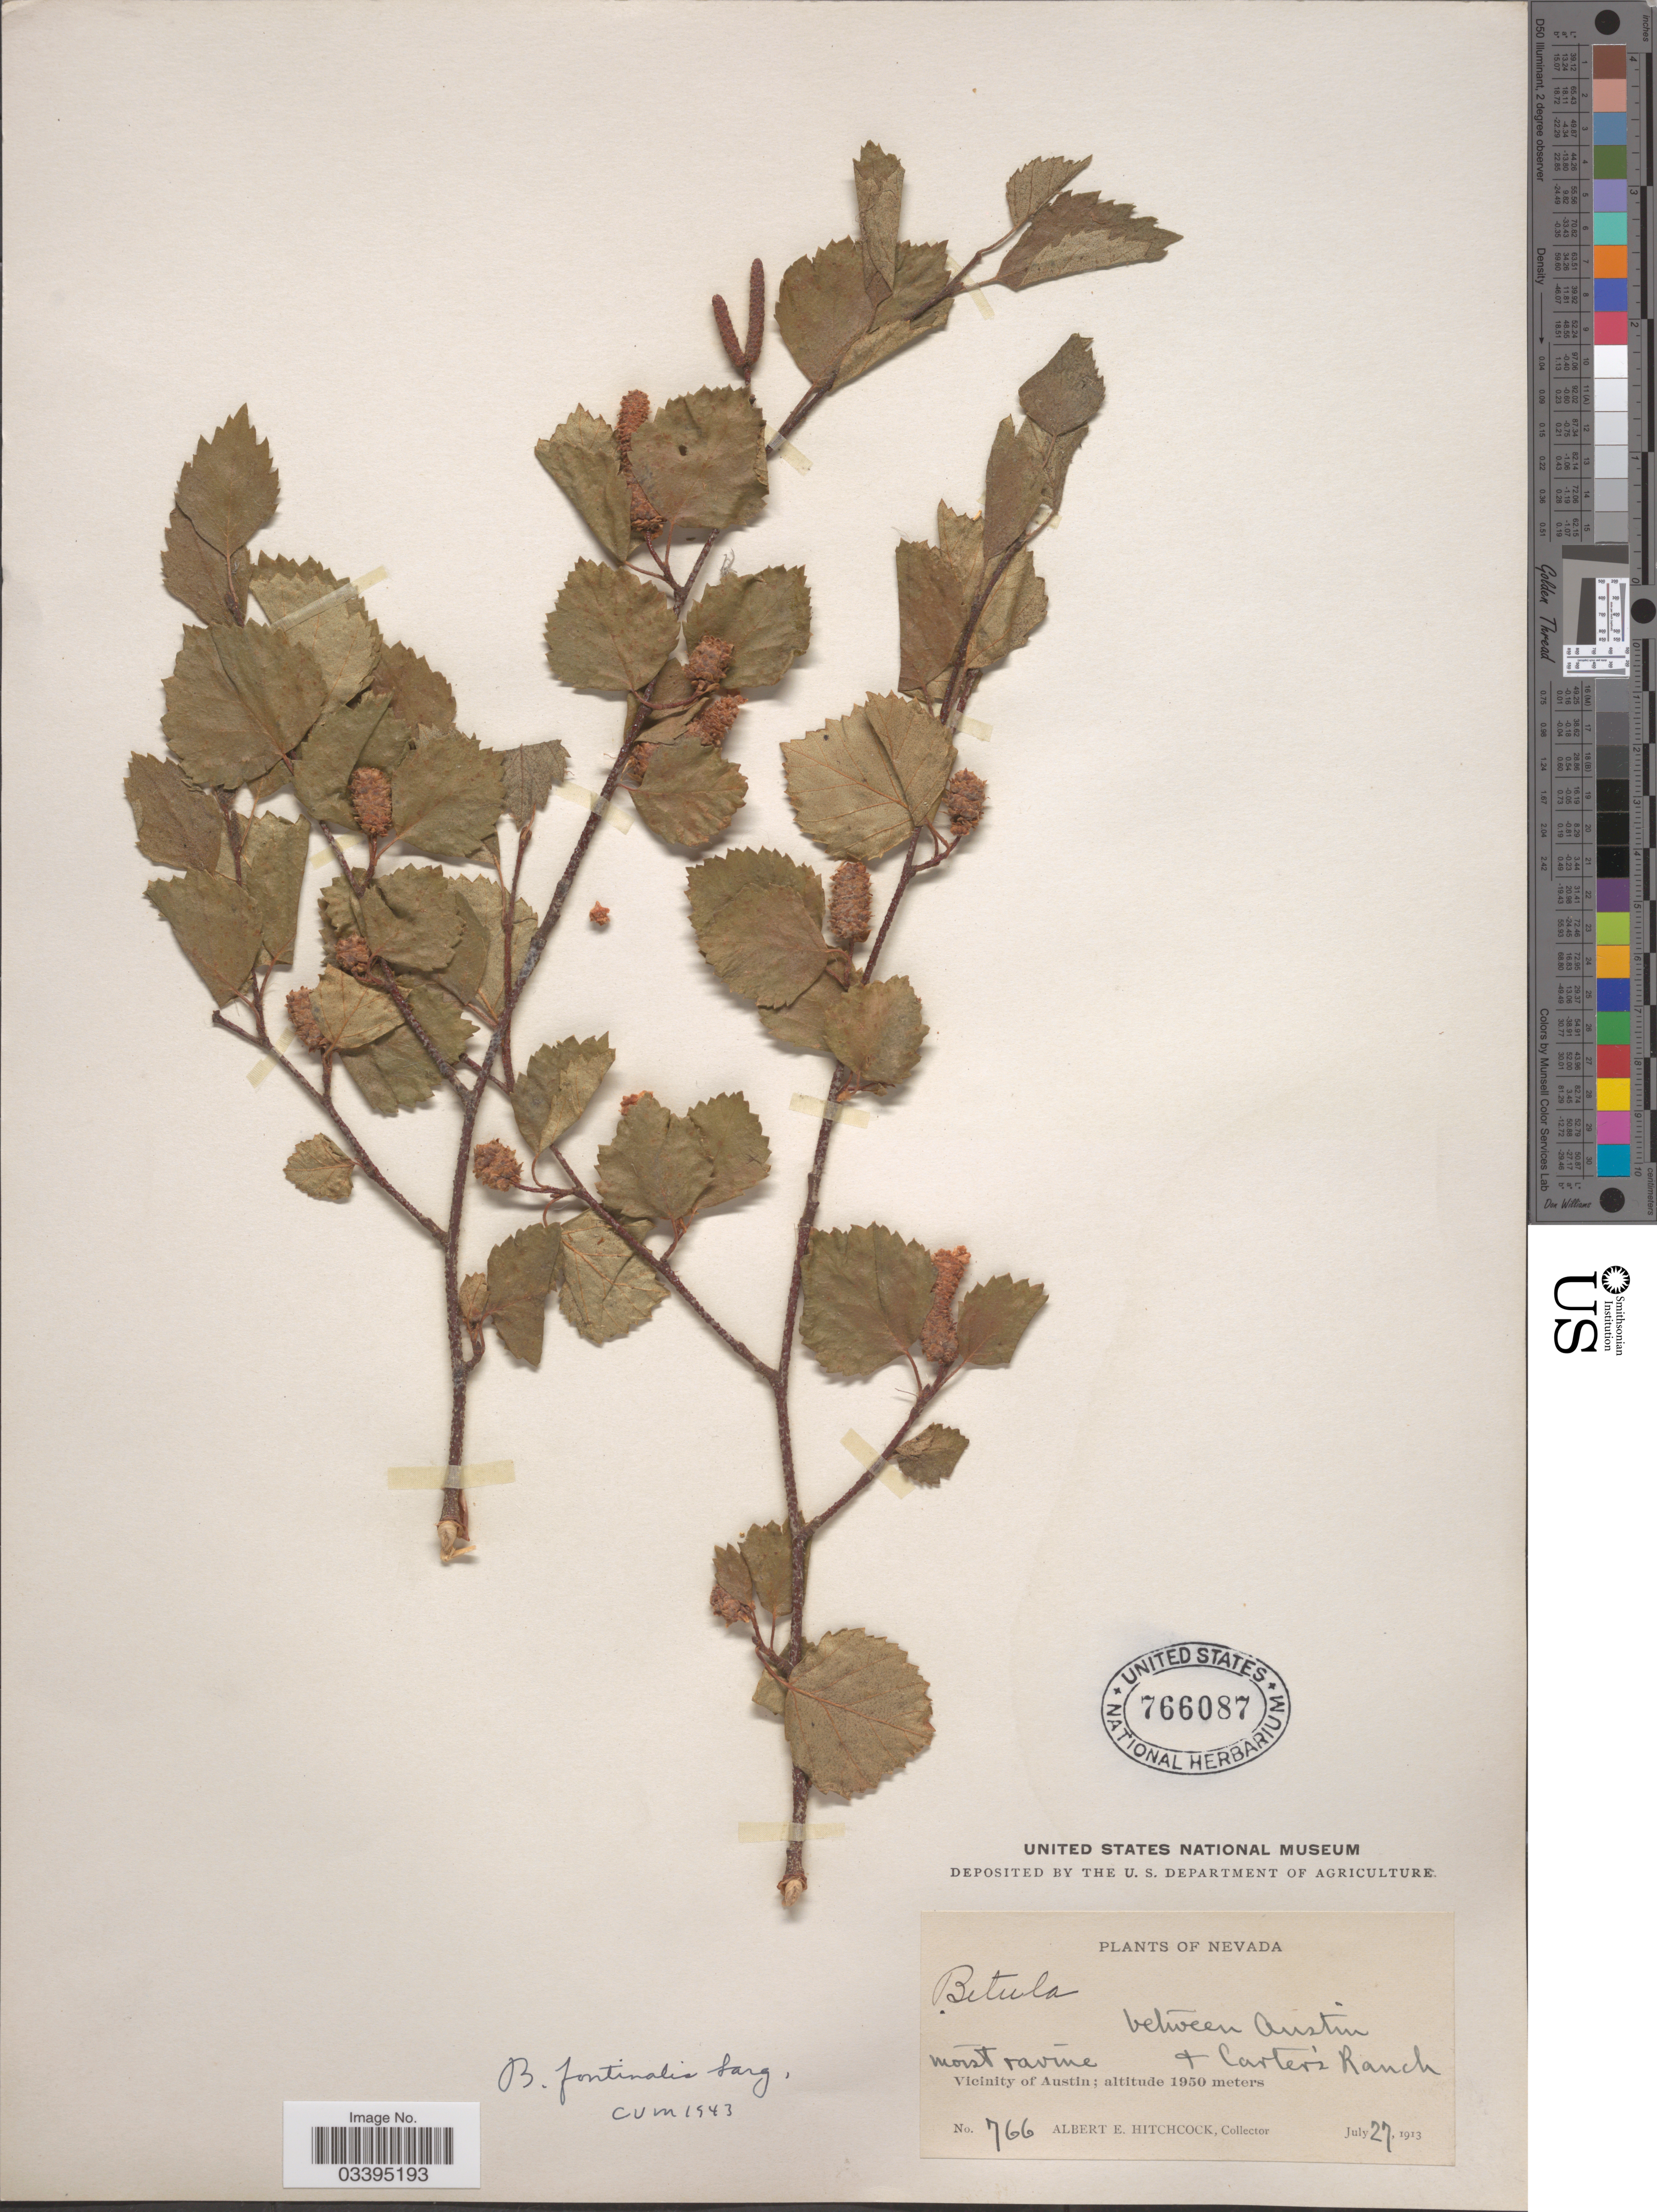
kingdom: Plantae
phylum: Tracheophyta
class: Magnoliopsida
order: Fagales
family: Betulaceae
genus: Betula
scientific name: Betula fontinalis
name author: Sarg.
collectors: A. S. Hitchcock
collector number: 766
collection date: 1913-07-27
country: United States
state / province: Nevada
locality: Between Austin & Carter's Ranch. Vicinity of Austin.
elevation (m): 1950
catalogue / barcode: US 766087